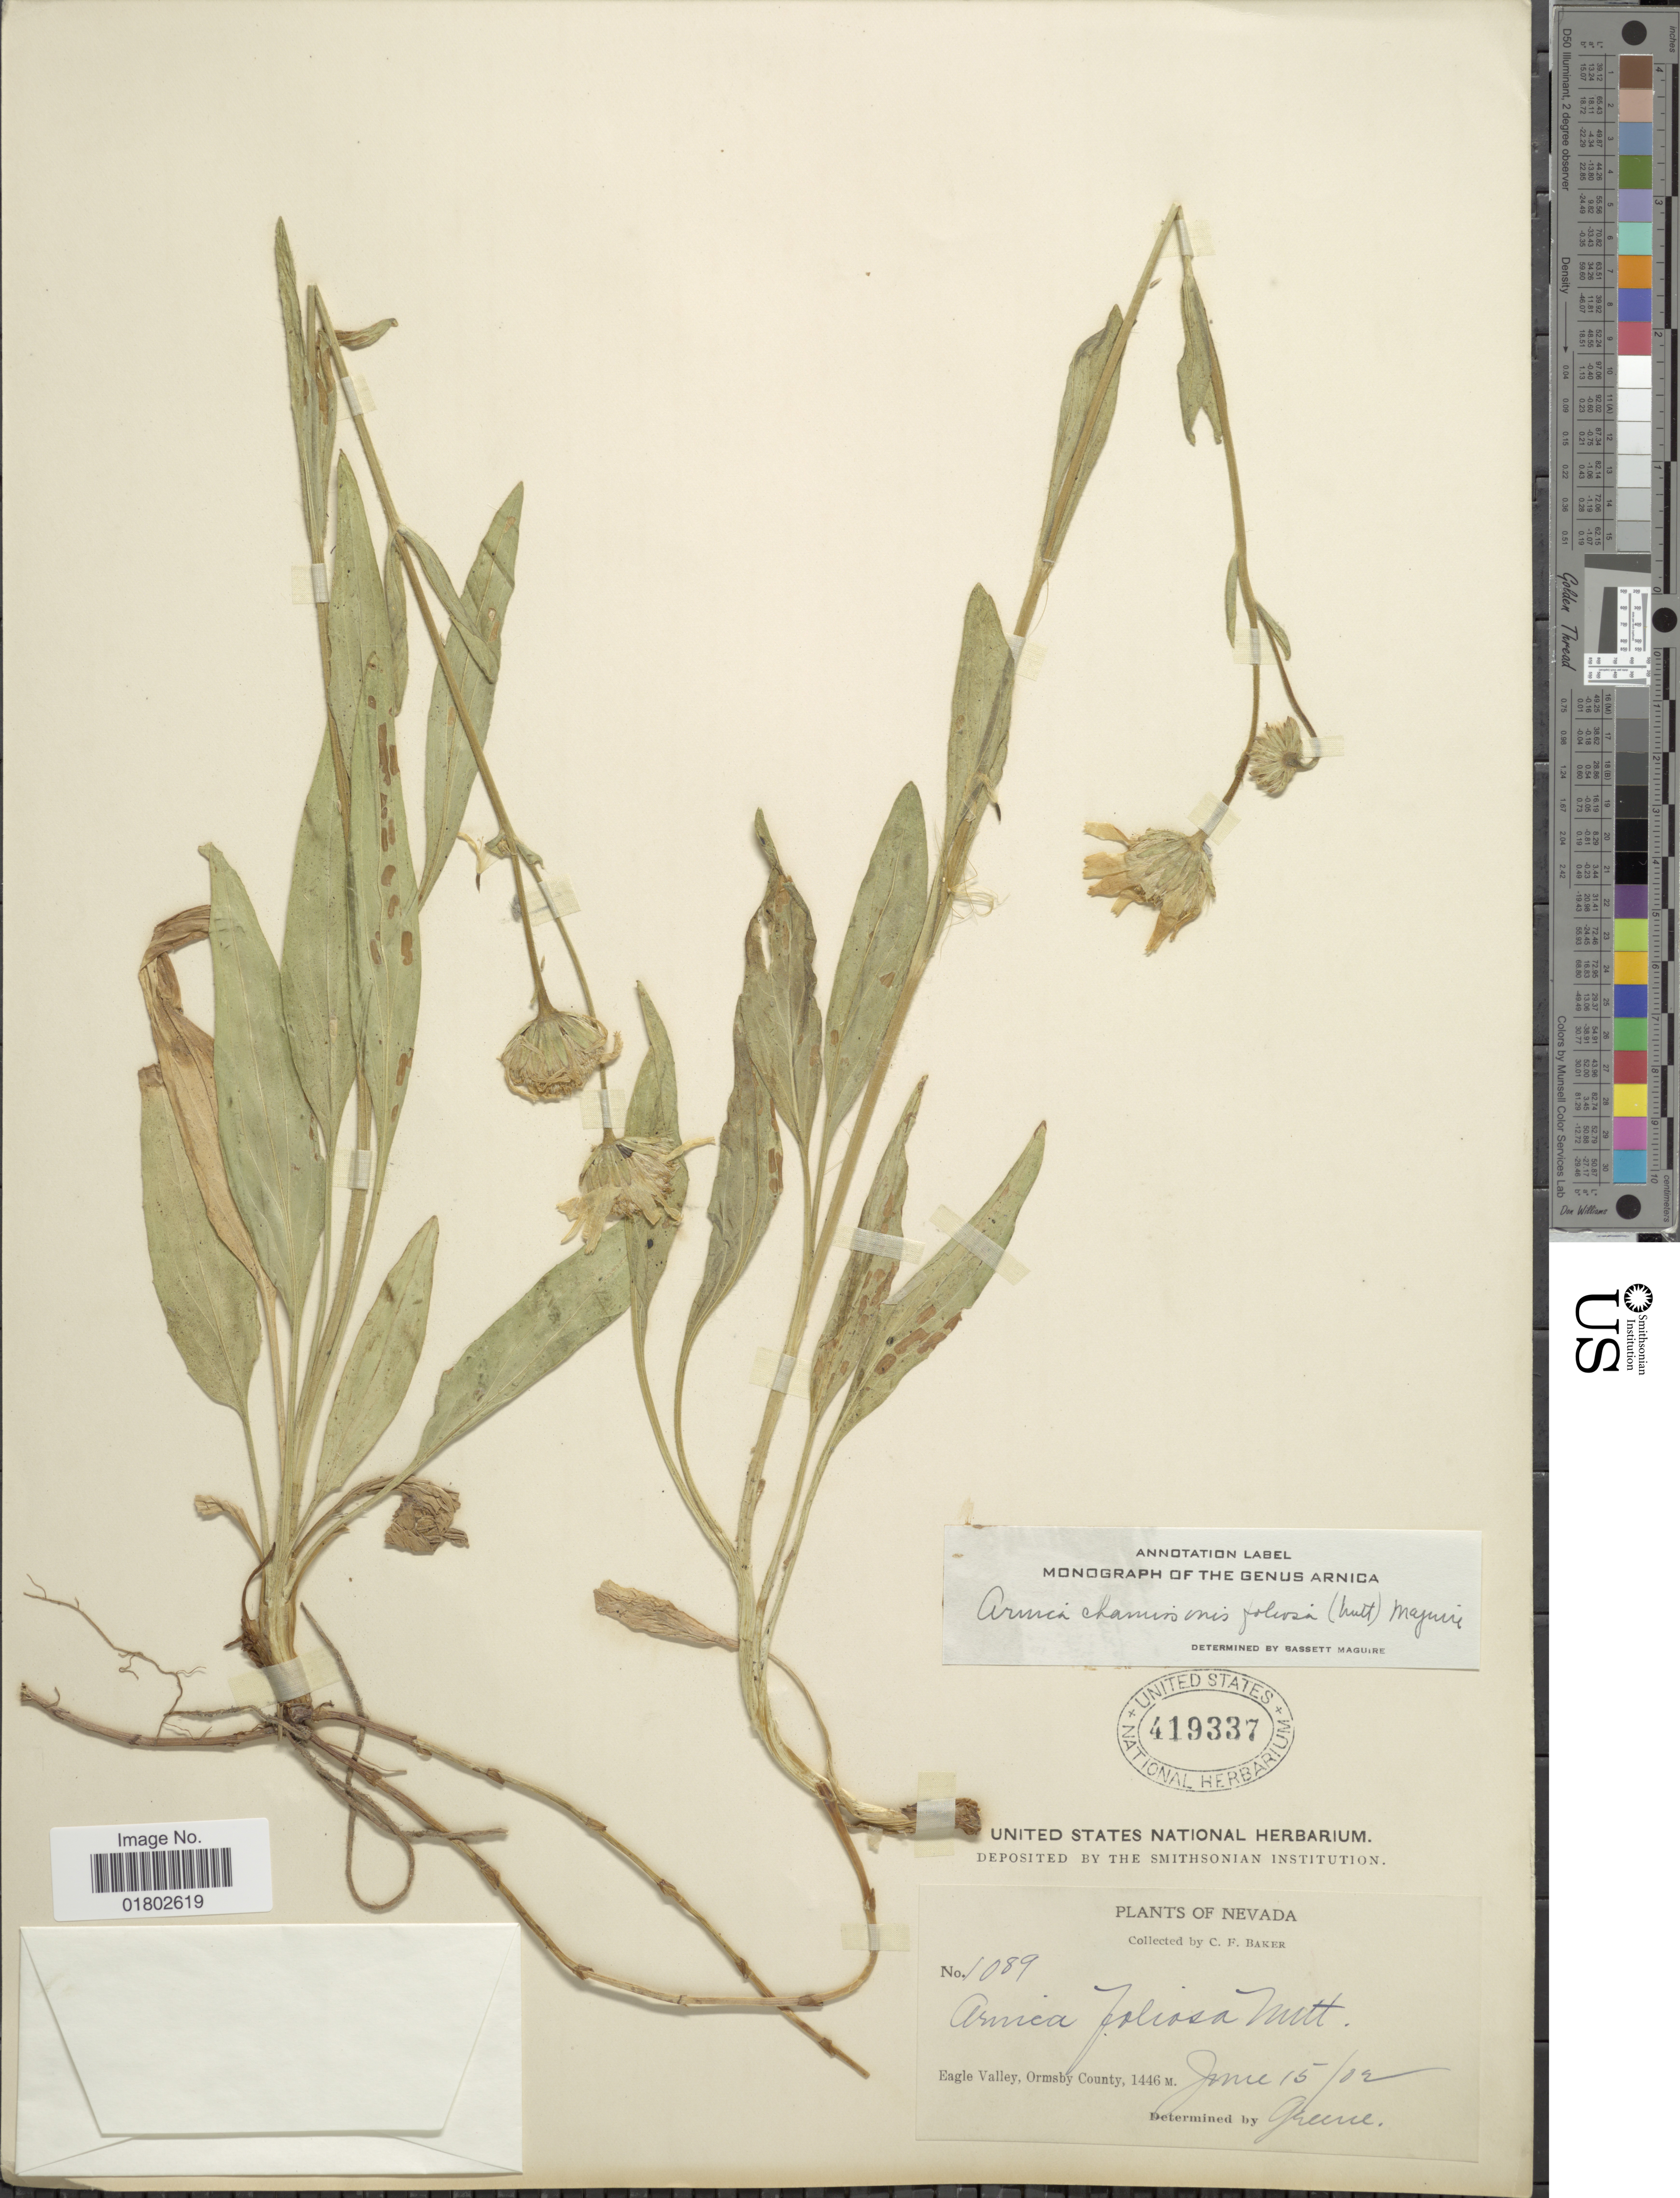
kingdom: Plantae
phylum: Tracheophyta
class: Magnoliopsida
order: Asterales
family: Asteraceae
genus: Arnica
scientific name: Arnica chamissonis subsp. foliosa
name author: (Nutt.) Maguire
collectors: C. F. Baker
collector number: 1089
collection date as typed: Transcribed d/m/y: 15/6/2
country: United States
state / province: Nevada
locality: Eagle Valley, Ormsby County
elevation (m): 1446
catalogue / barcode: US 419337